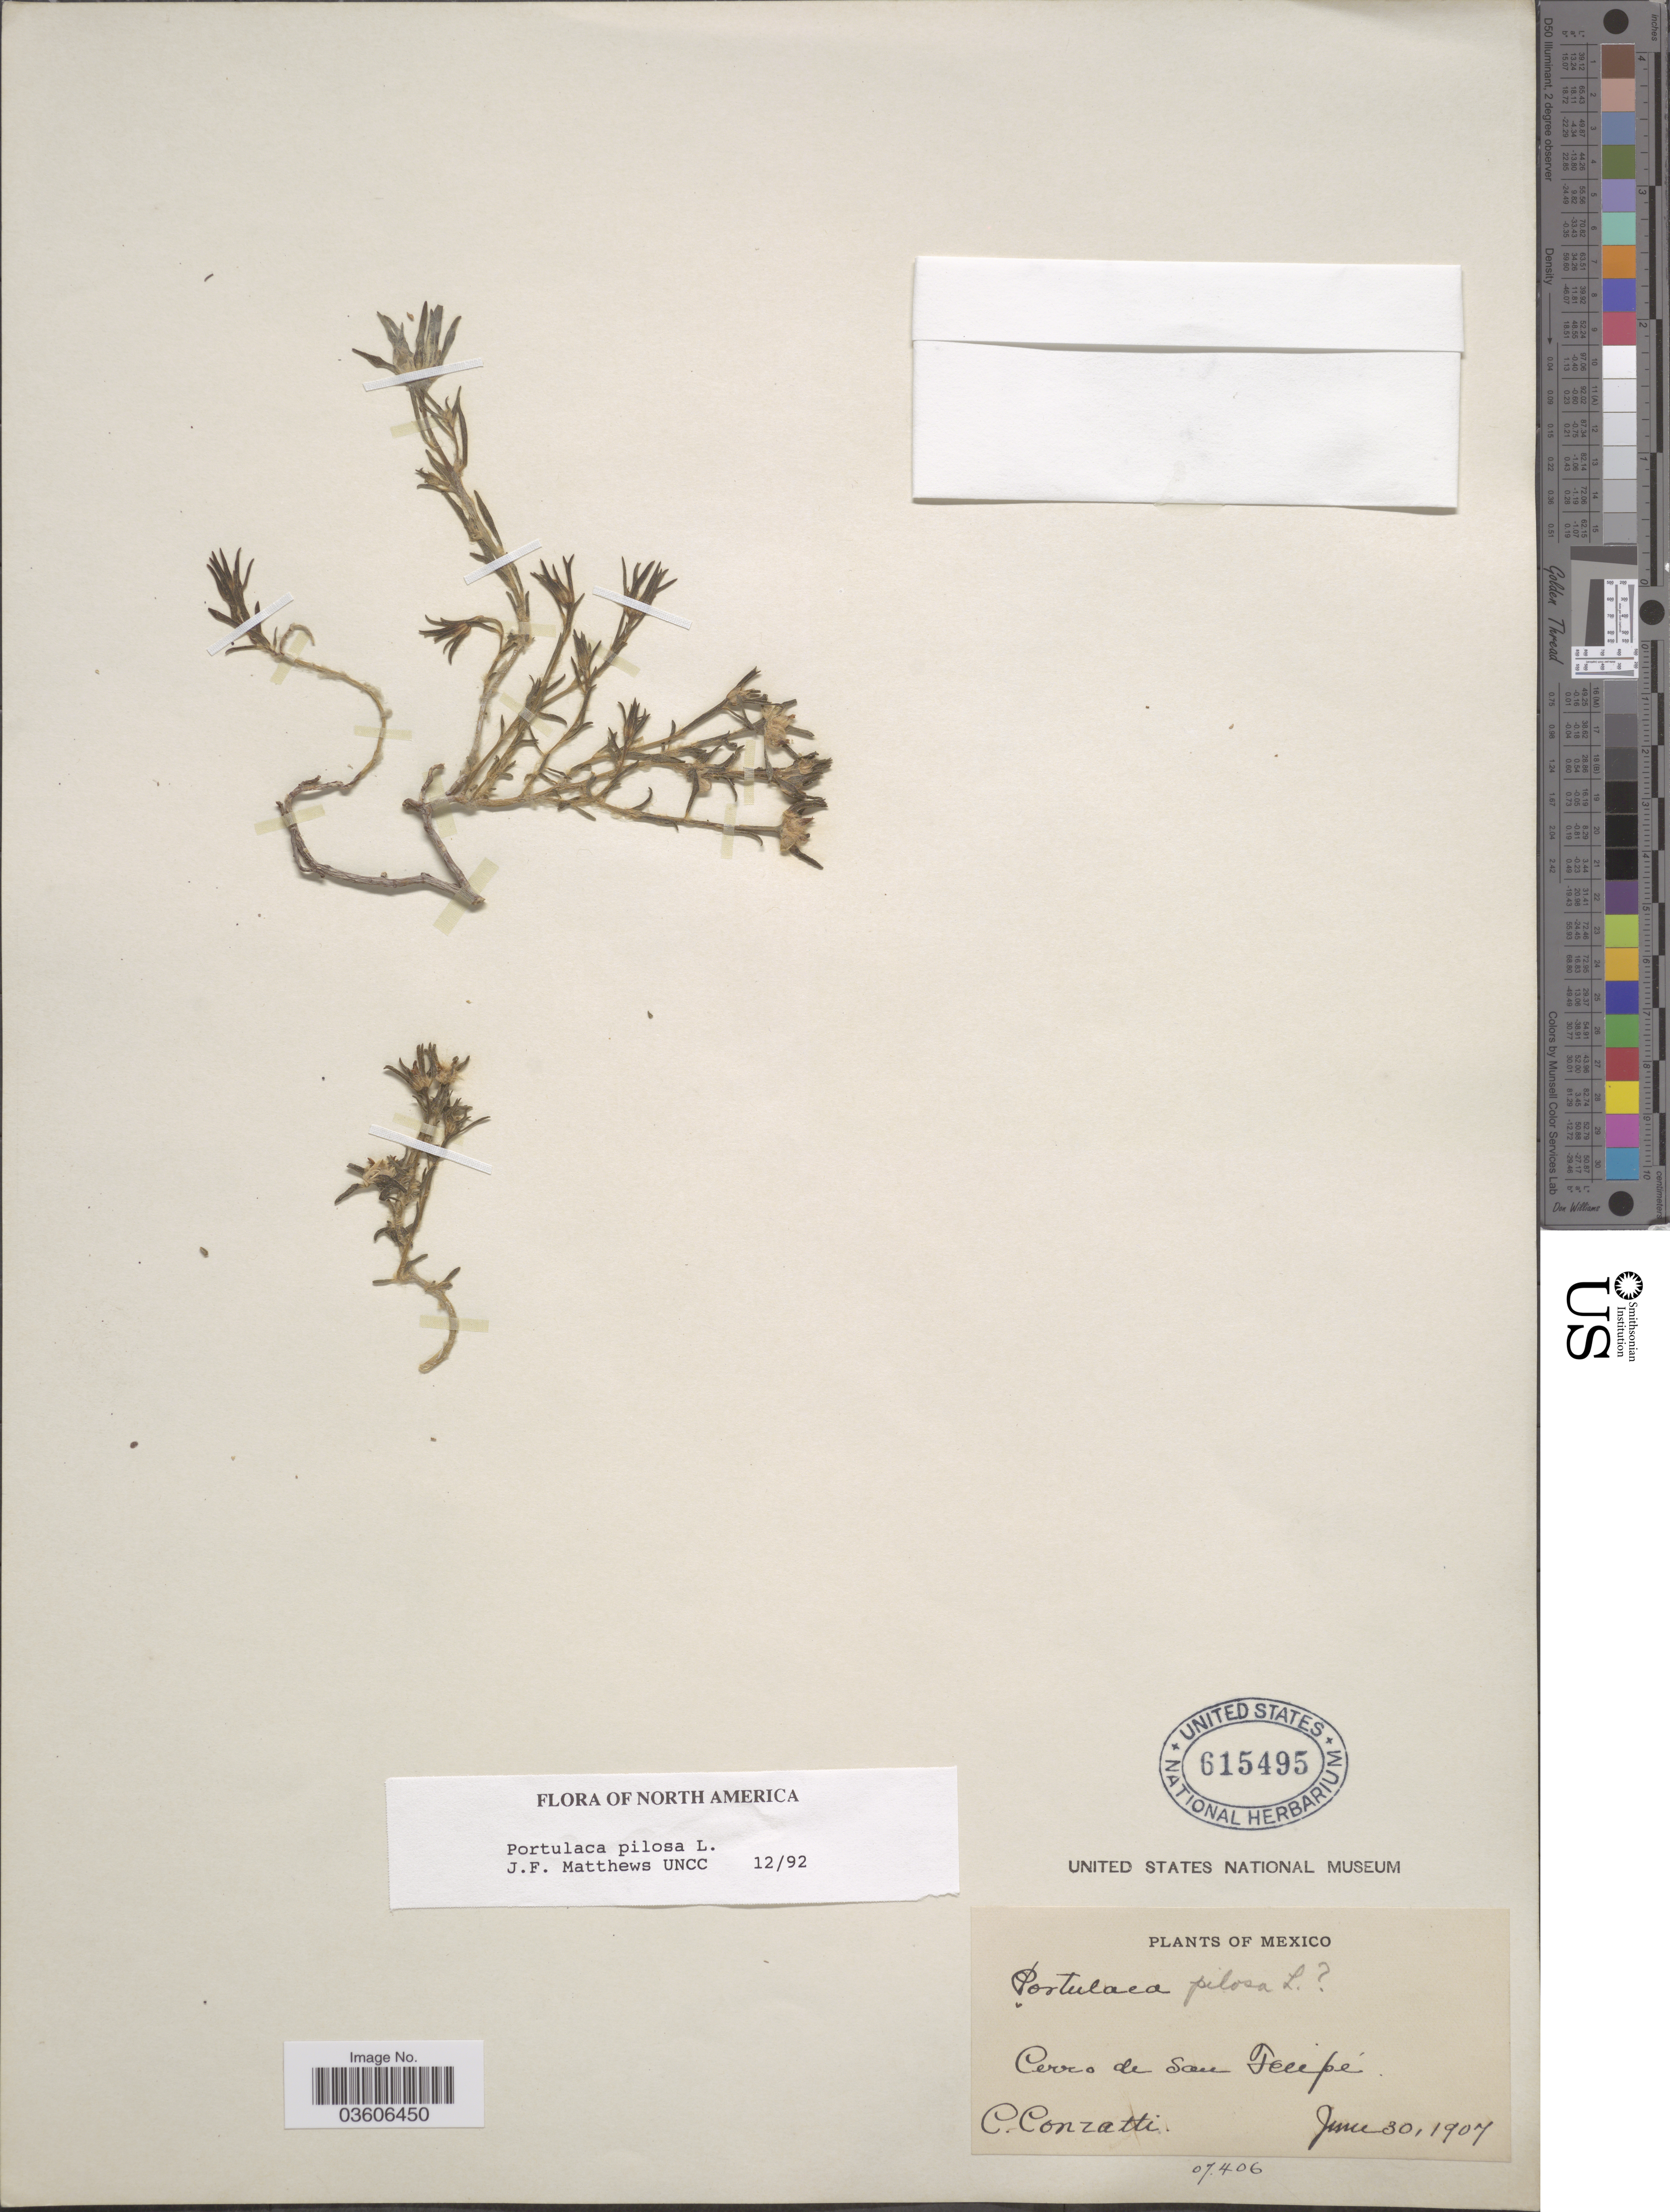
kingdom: Plantae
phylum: Tracheophyta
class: Magnoliopsida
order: Caryophyllales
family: Portulacaceae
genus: Portulaca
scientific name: Portulaca pilosa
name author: L.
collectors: C. Conzatti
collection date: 1907-06-30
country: Mexico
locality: Cerro de San Felipé.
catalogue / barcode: US 615495